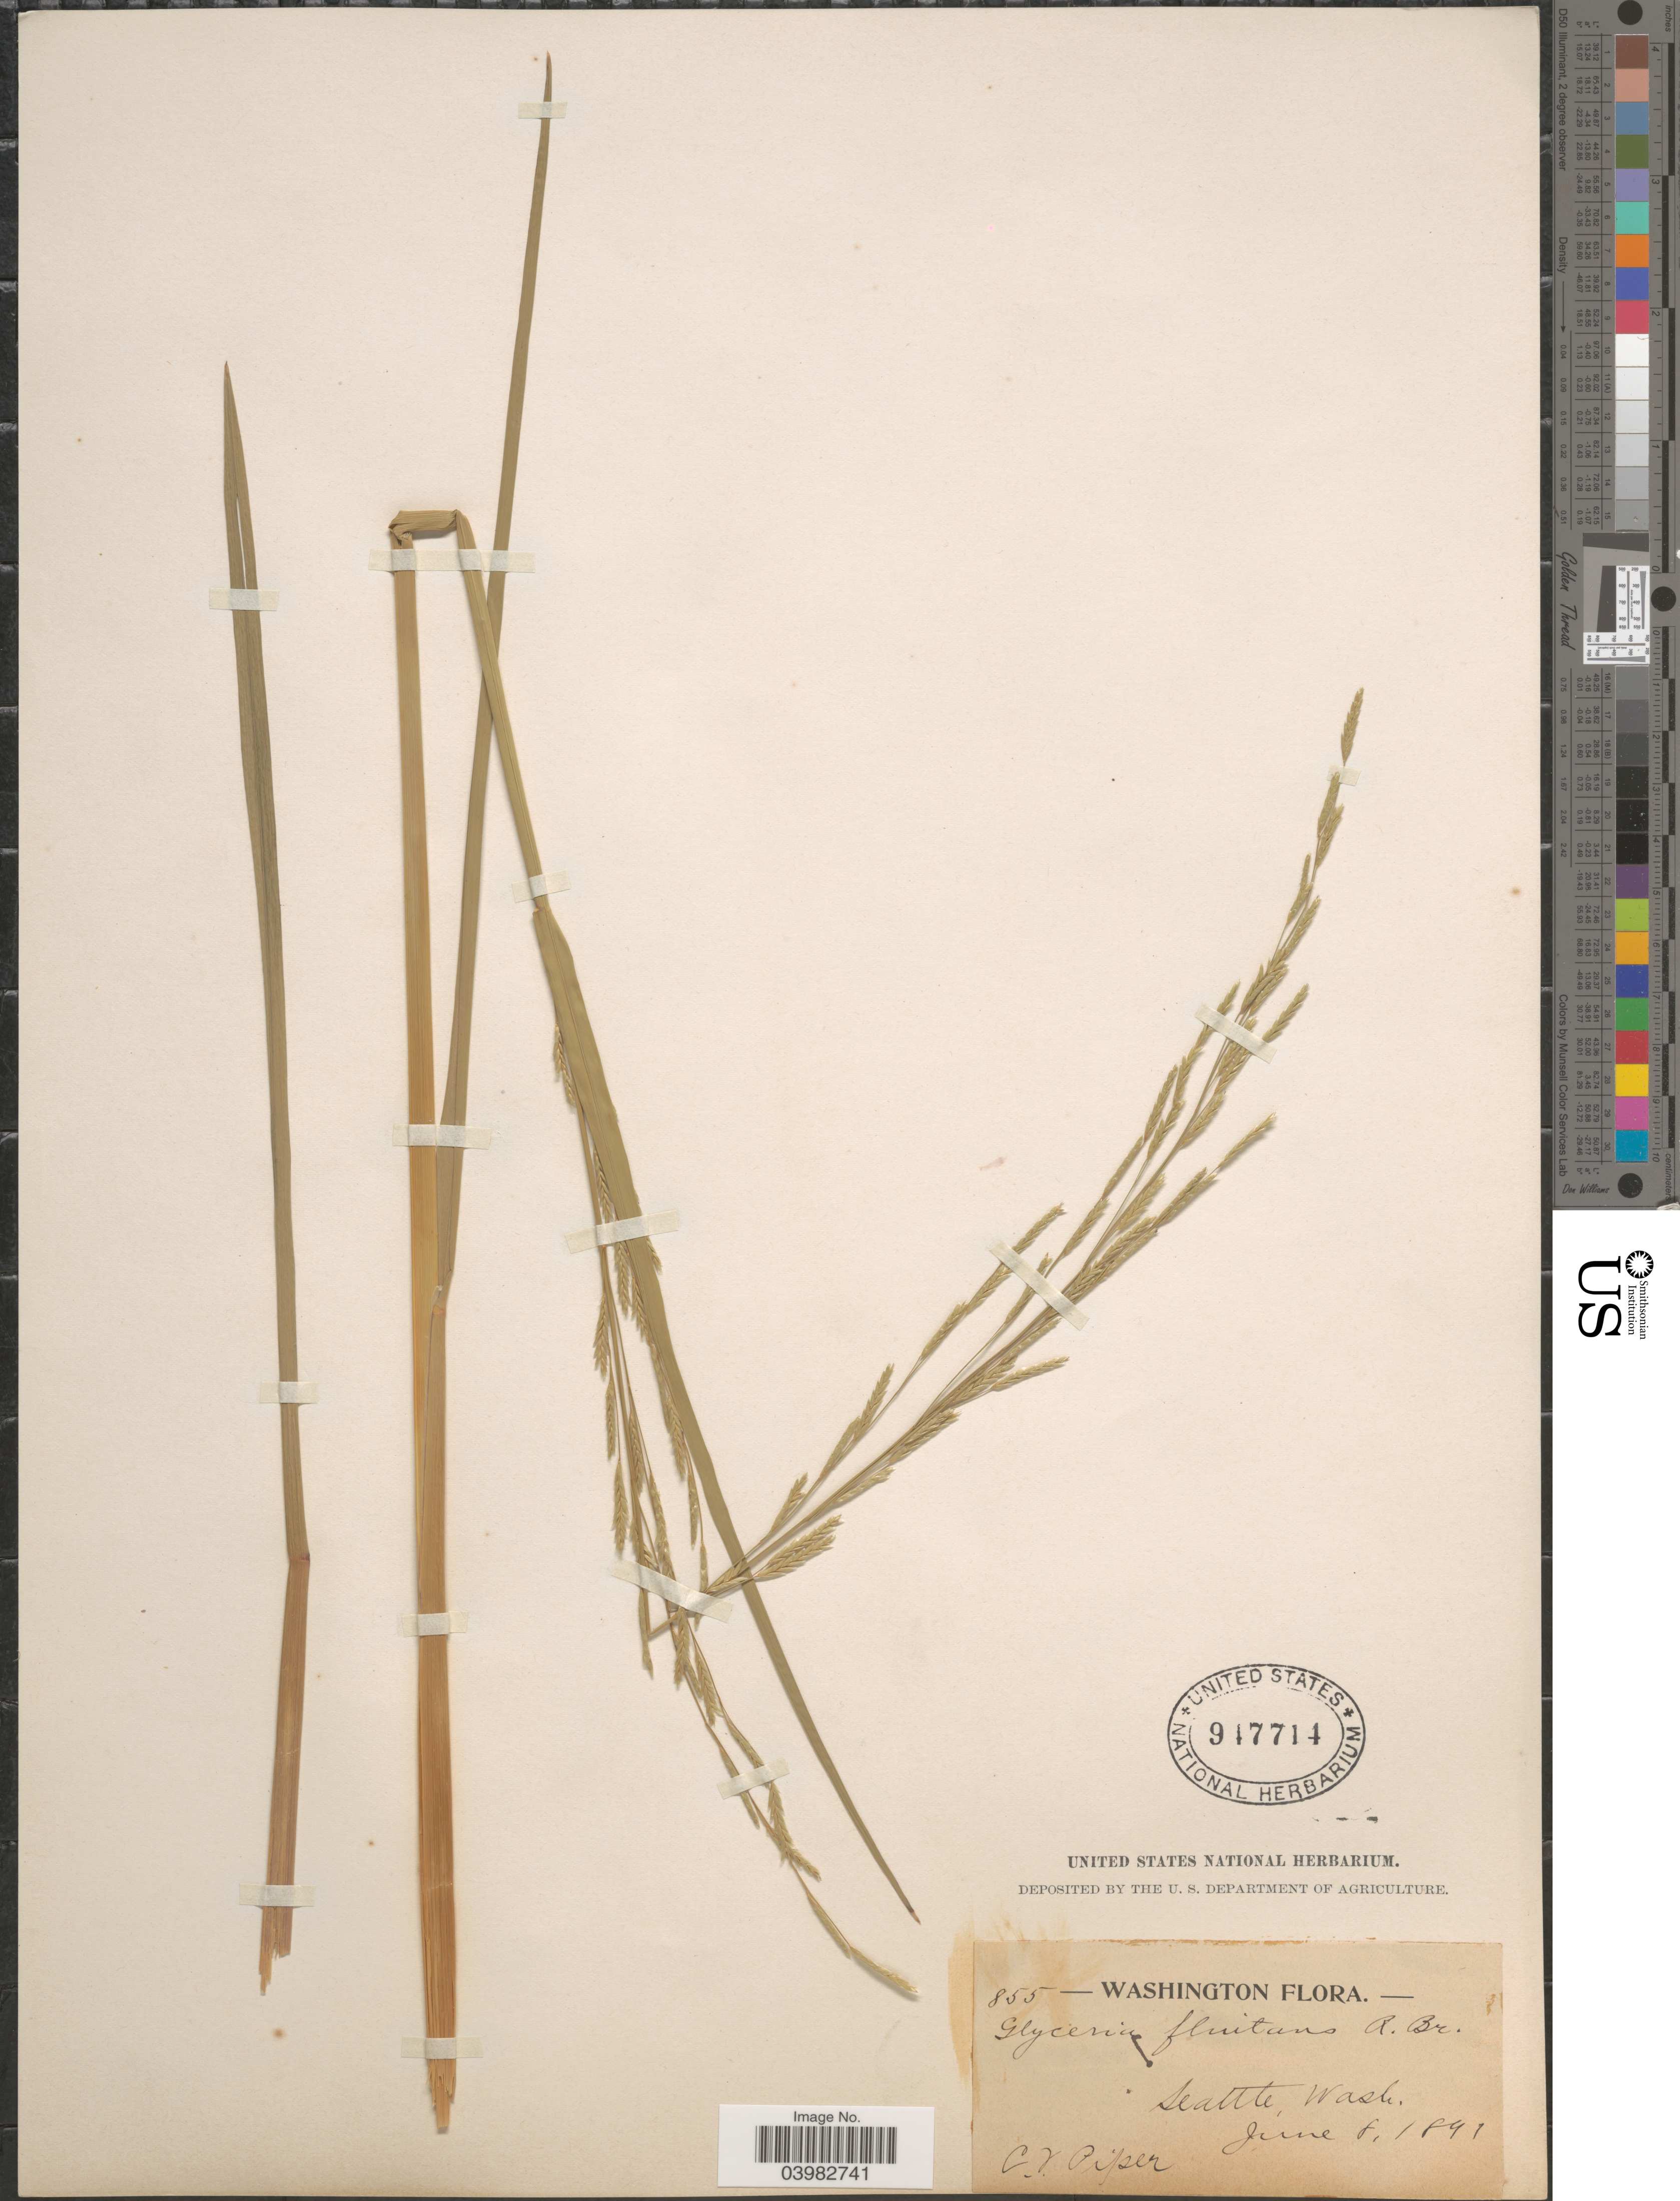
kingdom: Plantae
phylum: Tracheophyta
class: Liliopsida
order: Poales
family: Poaceae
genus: Glyceria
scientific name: Glyceria borealis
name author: (Nash) Batchelder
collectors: C. V. Piper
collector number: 855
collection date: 1891-06-08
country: United States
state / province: Washington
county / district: King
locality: Seattle.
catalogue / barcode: US 947714